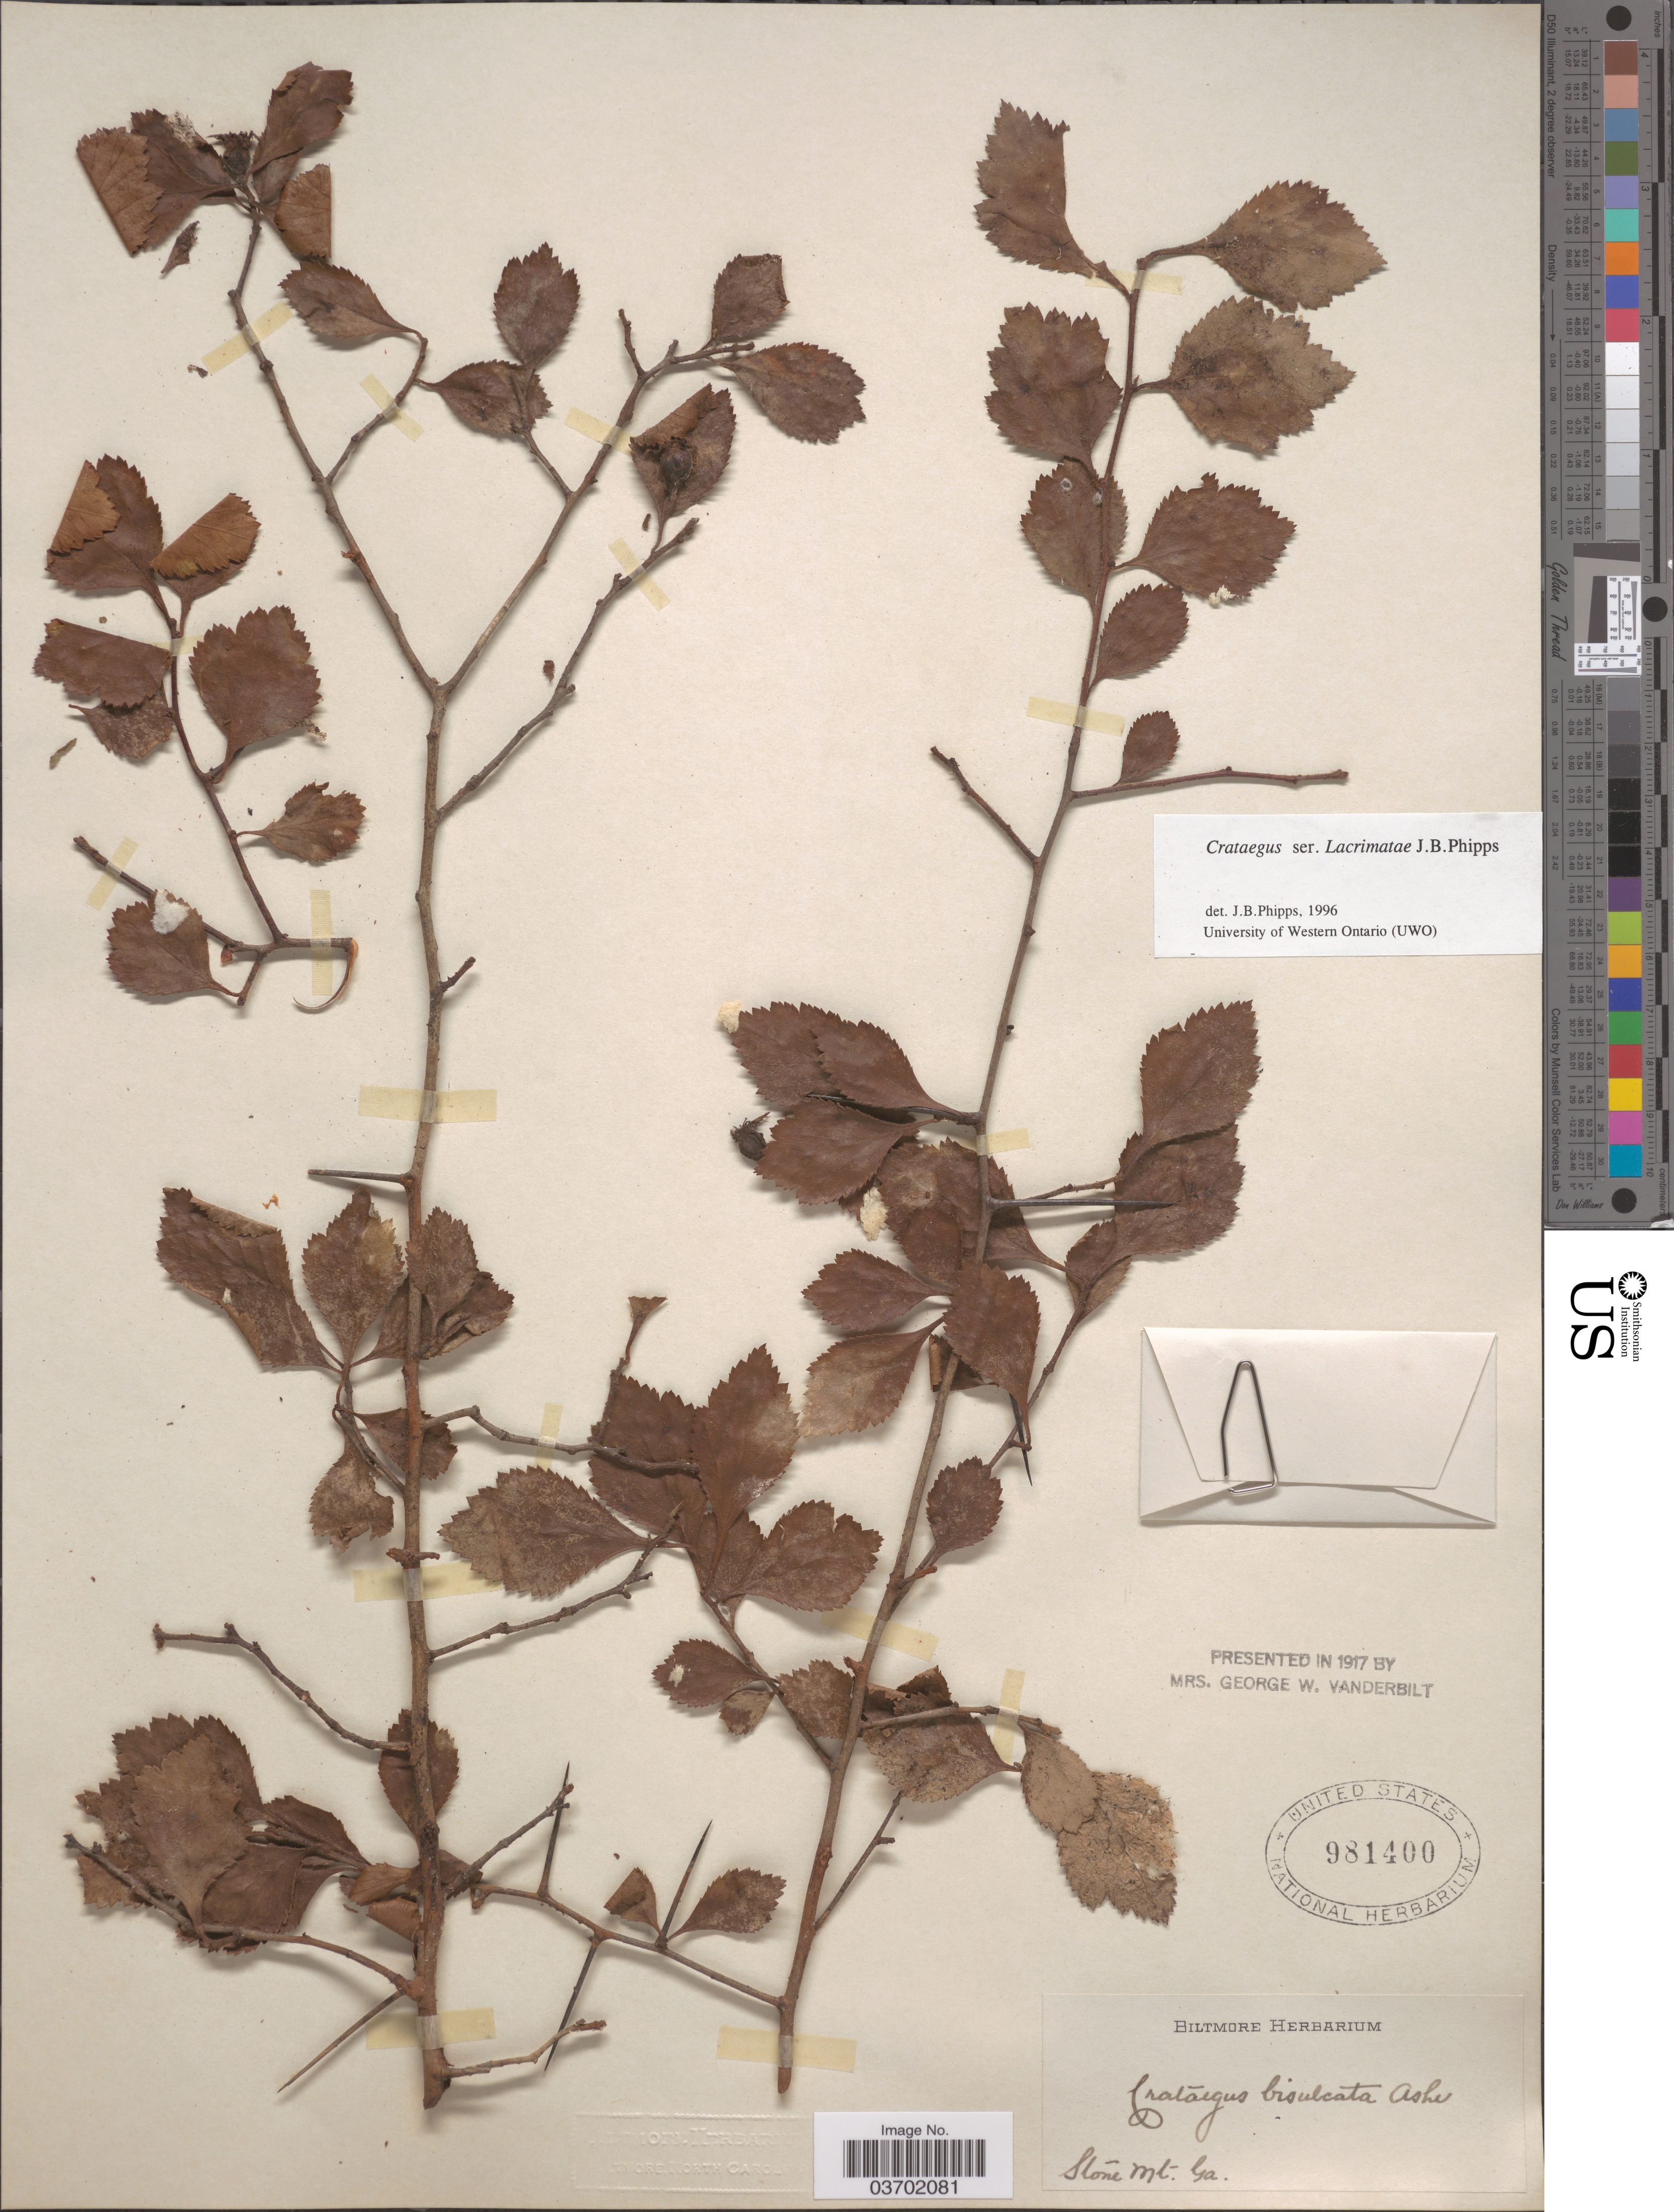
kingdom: Plantae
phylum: Tracheophyta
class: Magnoliopsida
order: Rosales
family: Rosaceae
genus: Crataegus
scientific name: Crataegus uniflora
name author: Münchh.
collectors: ex herb. Biltmore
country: United States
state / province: Georgia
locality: Stone Mt.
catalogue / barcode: US 981400